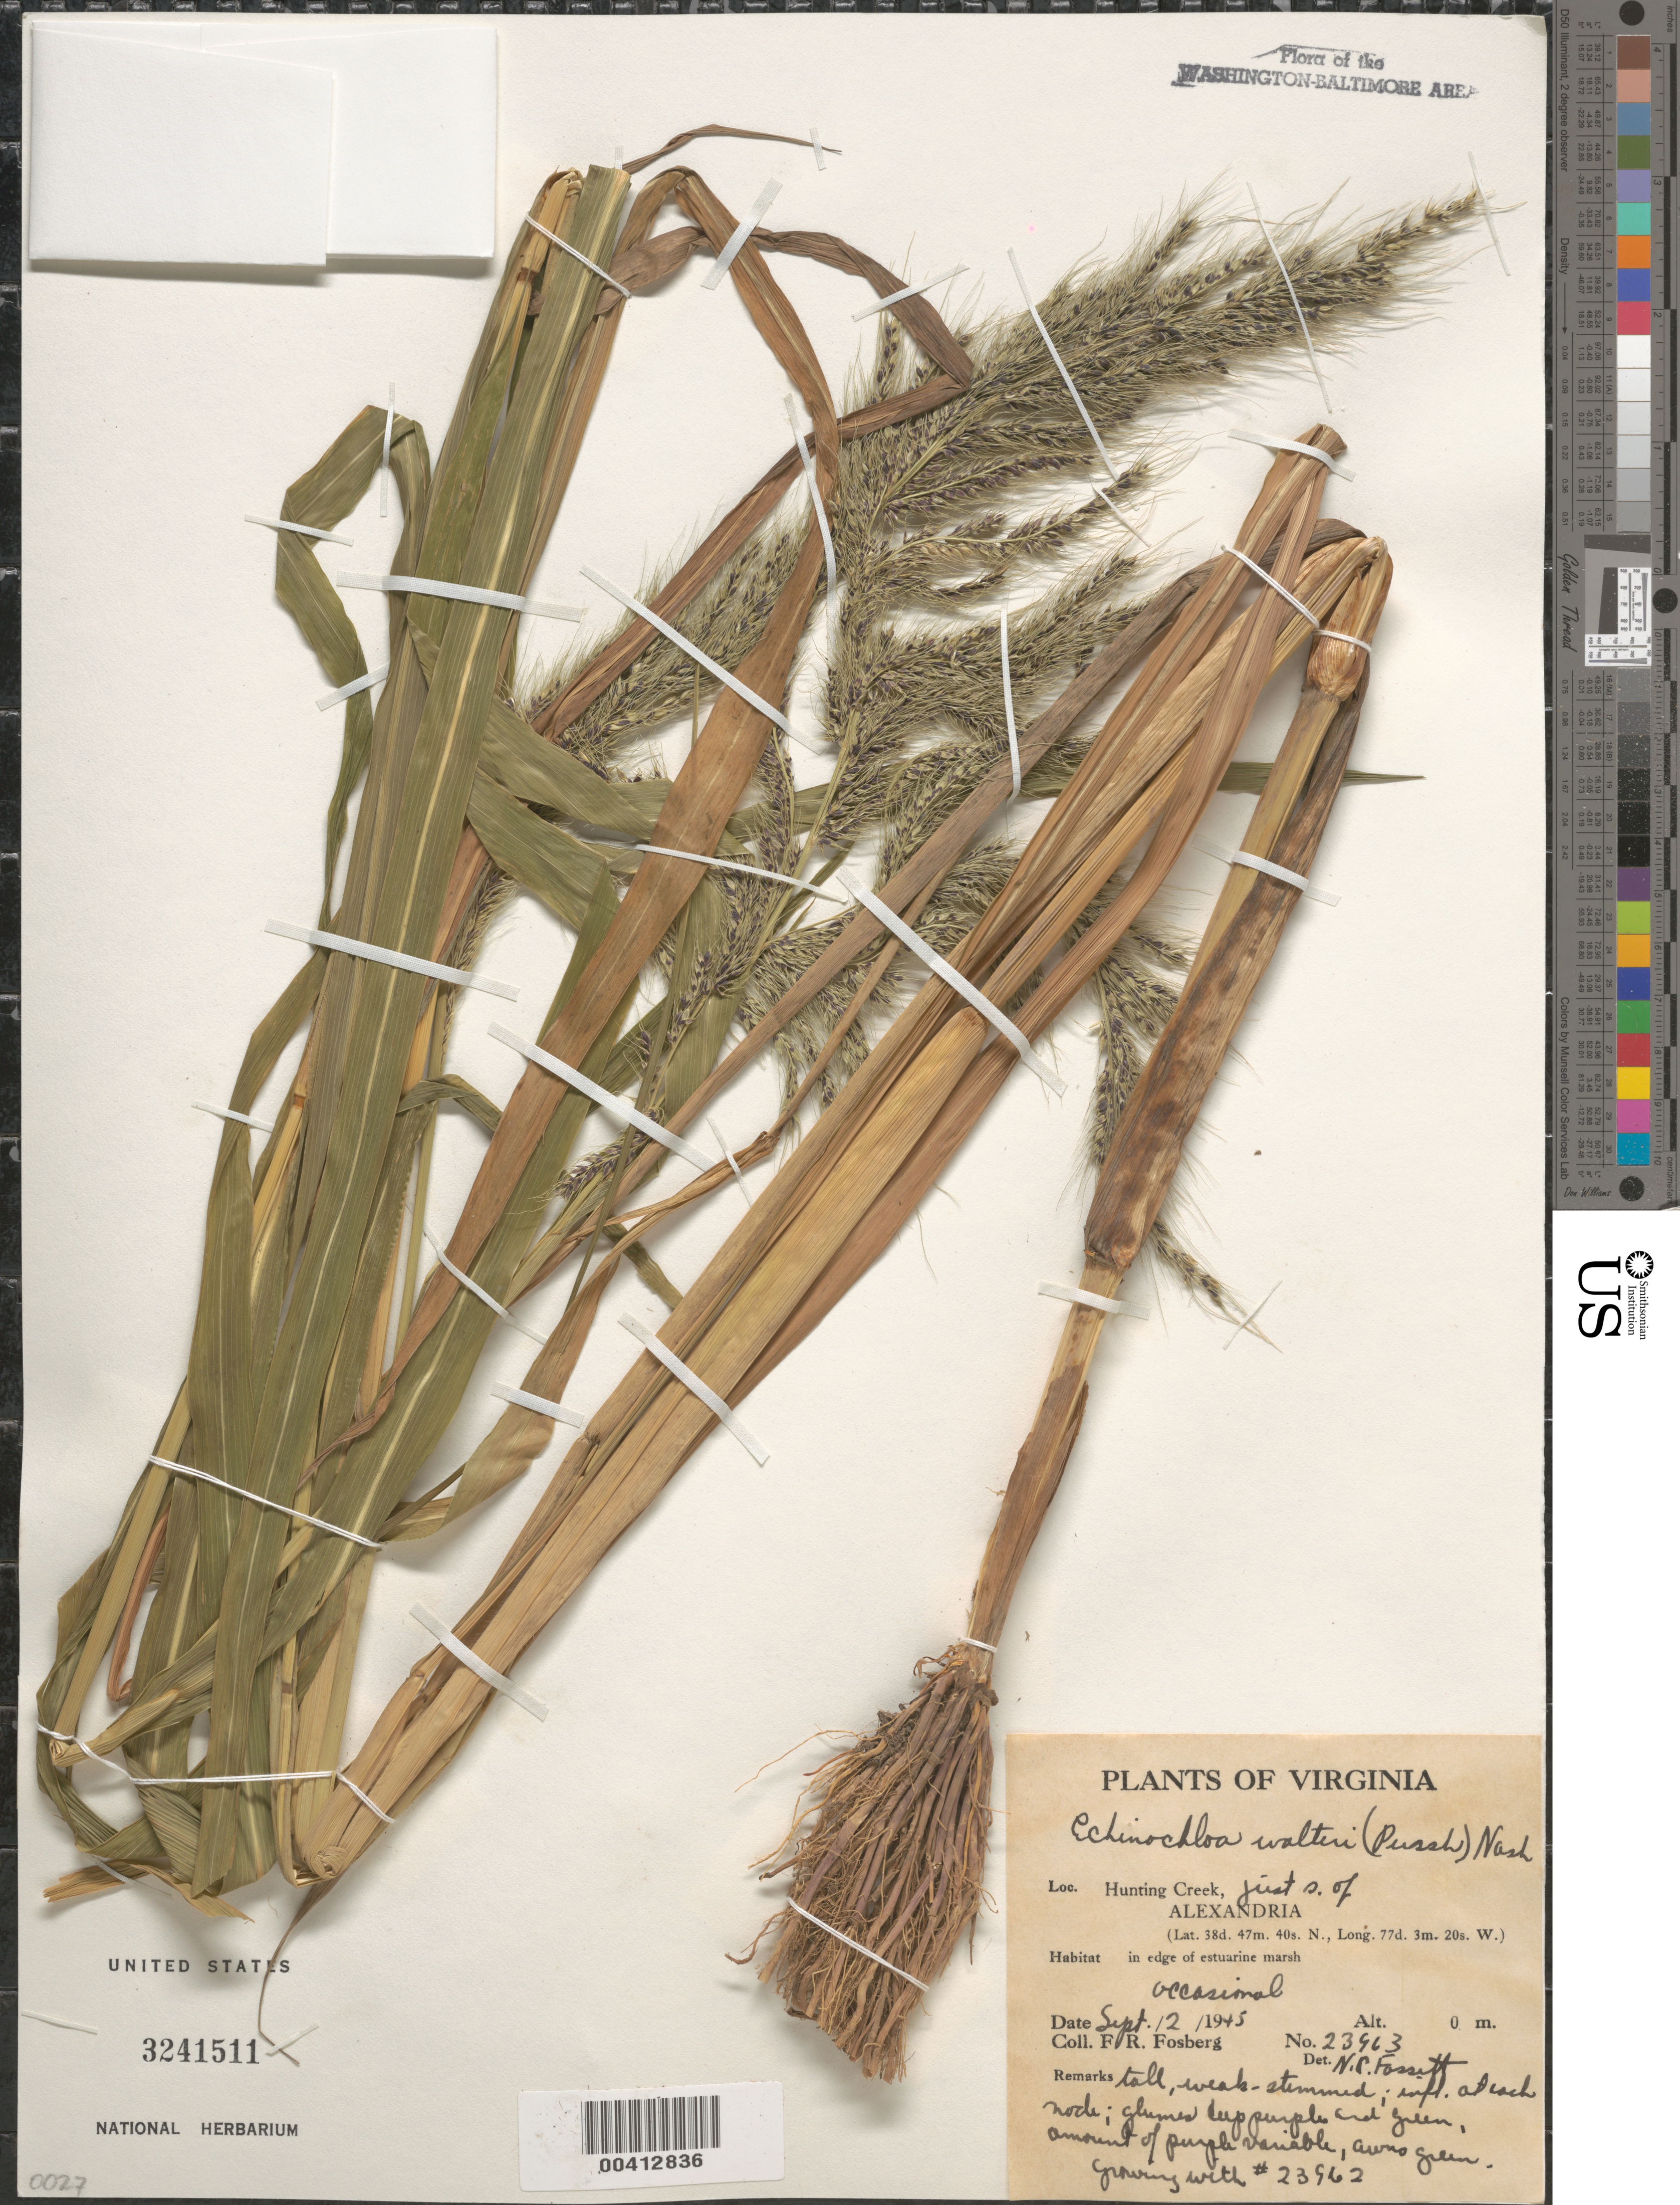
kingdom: Plantae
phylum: Tracheophyta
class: Liliopsida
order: Poales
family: Poaceae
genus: Echinochloa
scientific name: Echinochloa walteri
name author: (Pursh) A. Heller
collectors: F. R. Fosberg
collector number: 23963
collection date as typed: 12 Sep 1945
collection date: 1945-09-12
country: United States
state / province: Virginia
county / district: Fairfax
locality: Hunting Creek, S of Alexandria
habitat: Estuarine marsh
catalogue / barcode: US 3241511